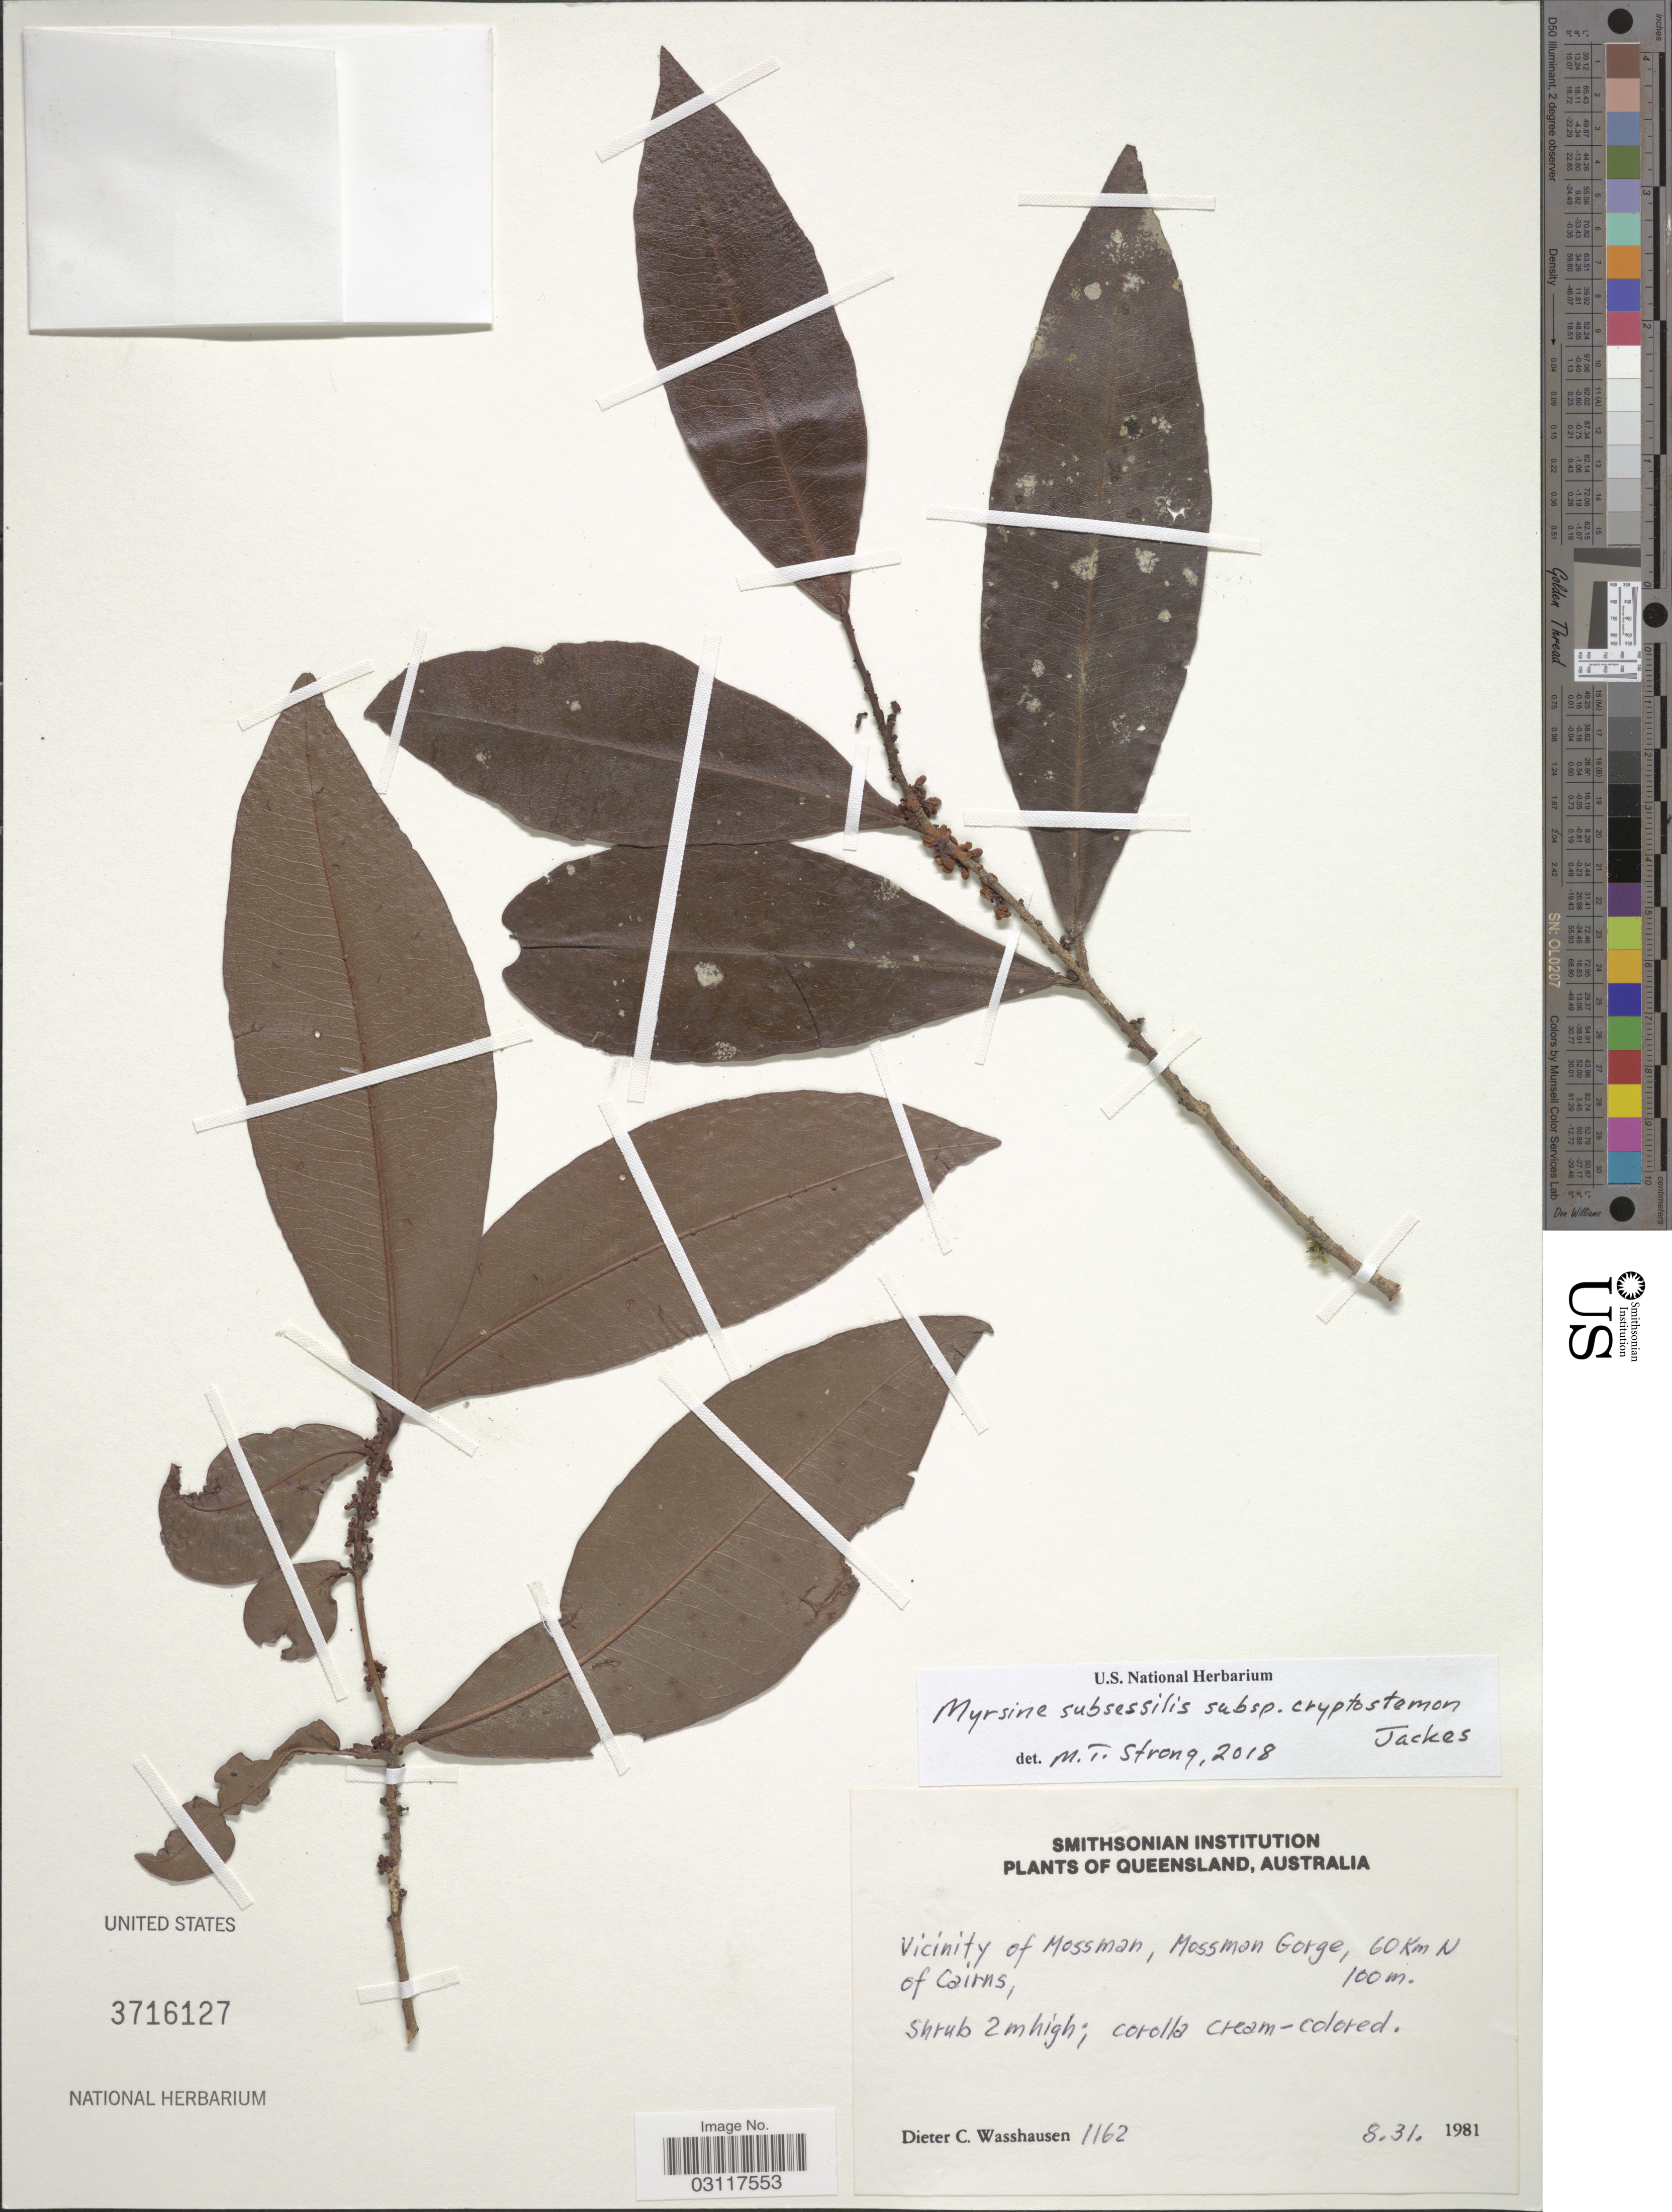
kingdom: Plantae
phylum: Tracheophyta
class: Magnoliopsida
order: Ericales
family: Primulaceae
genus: Myrsine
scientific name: Myrsine subsessilis subsp. cryptostemon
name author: Jackes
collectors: D. C. Wasshausen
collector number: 1162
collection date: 1981-08-31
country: Australia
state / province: Queensland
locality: Vicinity of Mossman, Mossman Gorge, 60Km N of Cairns.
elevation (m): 100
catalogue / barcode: US 3716127